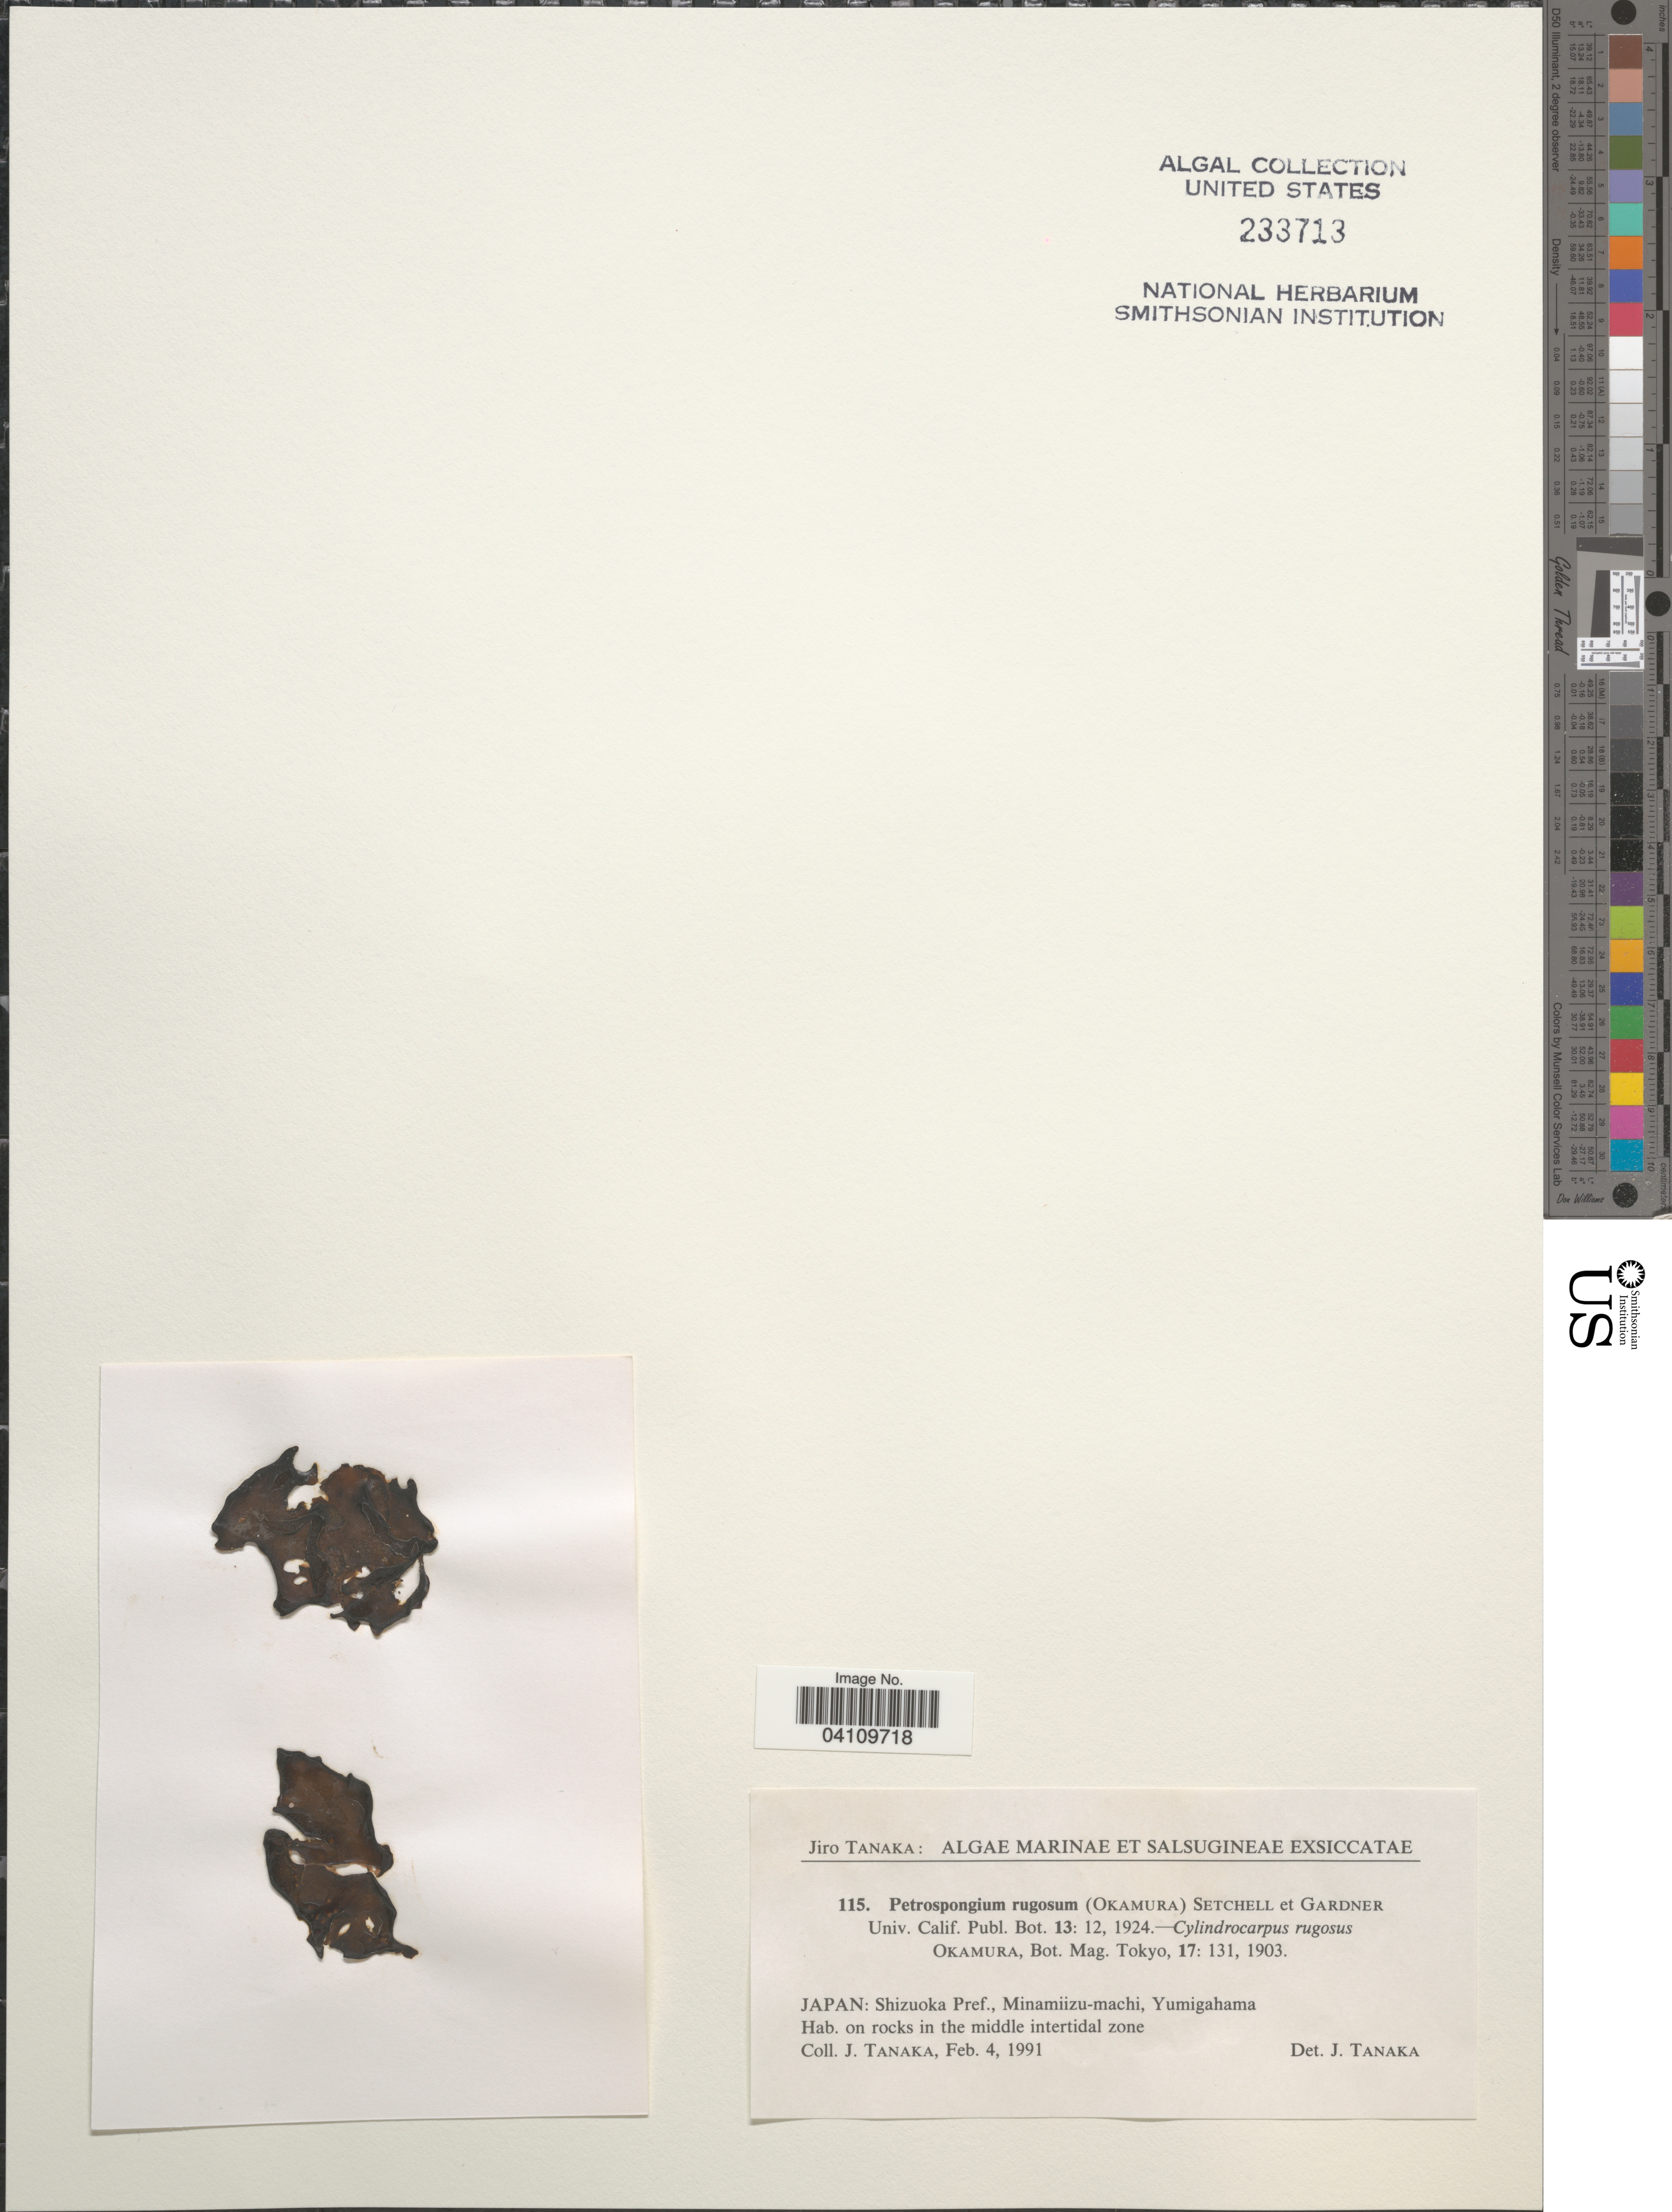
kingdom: Chromista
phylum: Ochrophyta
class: Phaeophyceae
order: Ectocarpales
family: Petrospongiaceae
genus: Petrospongium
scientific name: Petrospongium rugosum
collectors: J. Tanaka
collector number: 115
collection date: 1991-02-04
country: Japan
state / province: Sizuoka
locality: Shizuoka Pref., Minamiizu-machi, Yumigahama. On rocks in the middle intertidal zone.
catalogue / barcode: US 233713